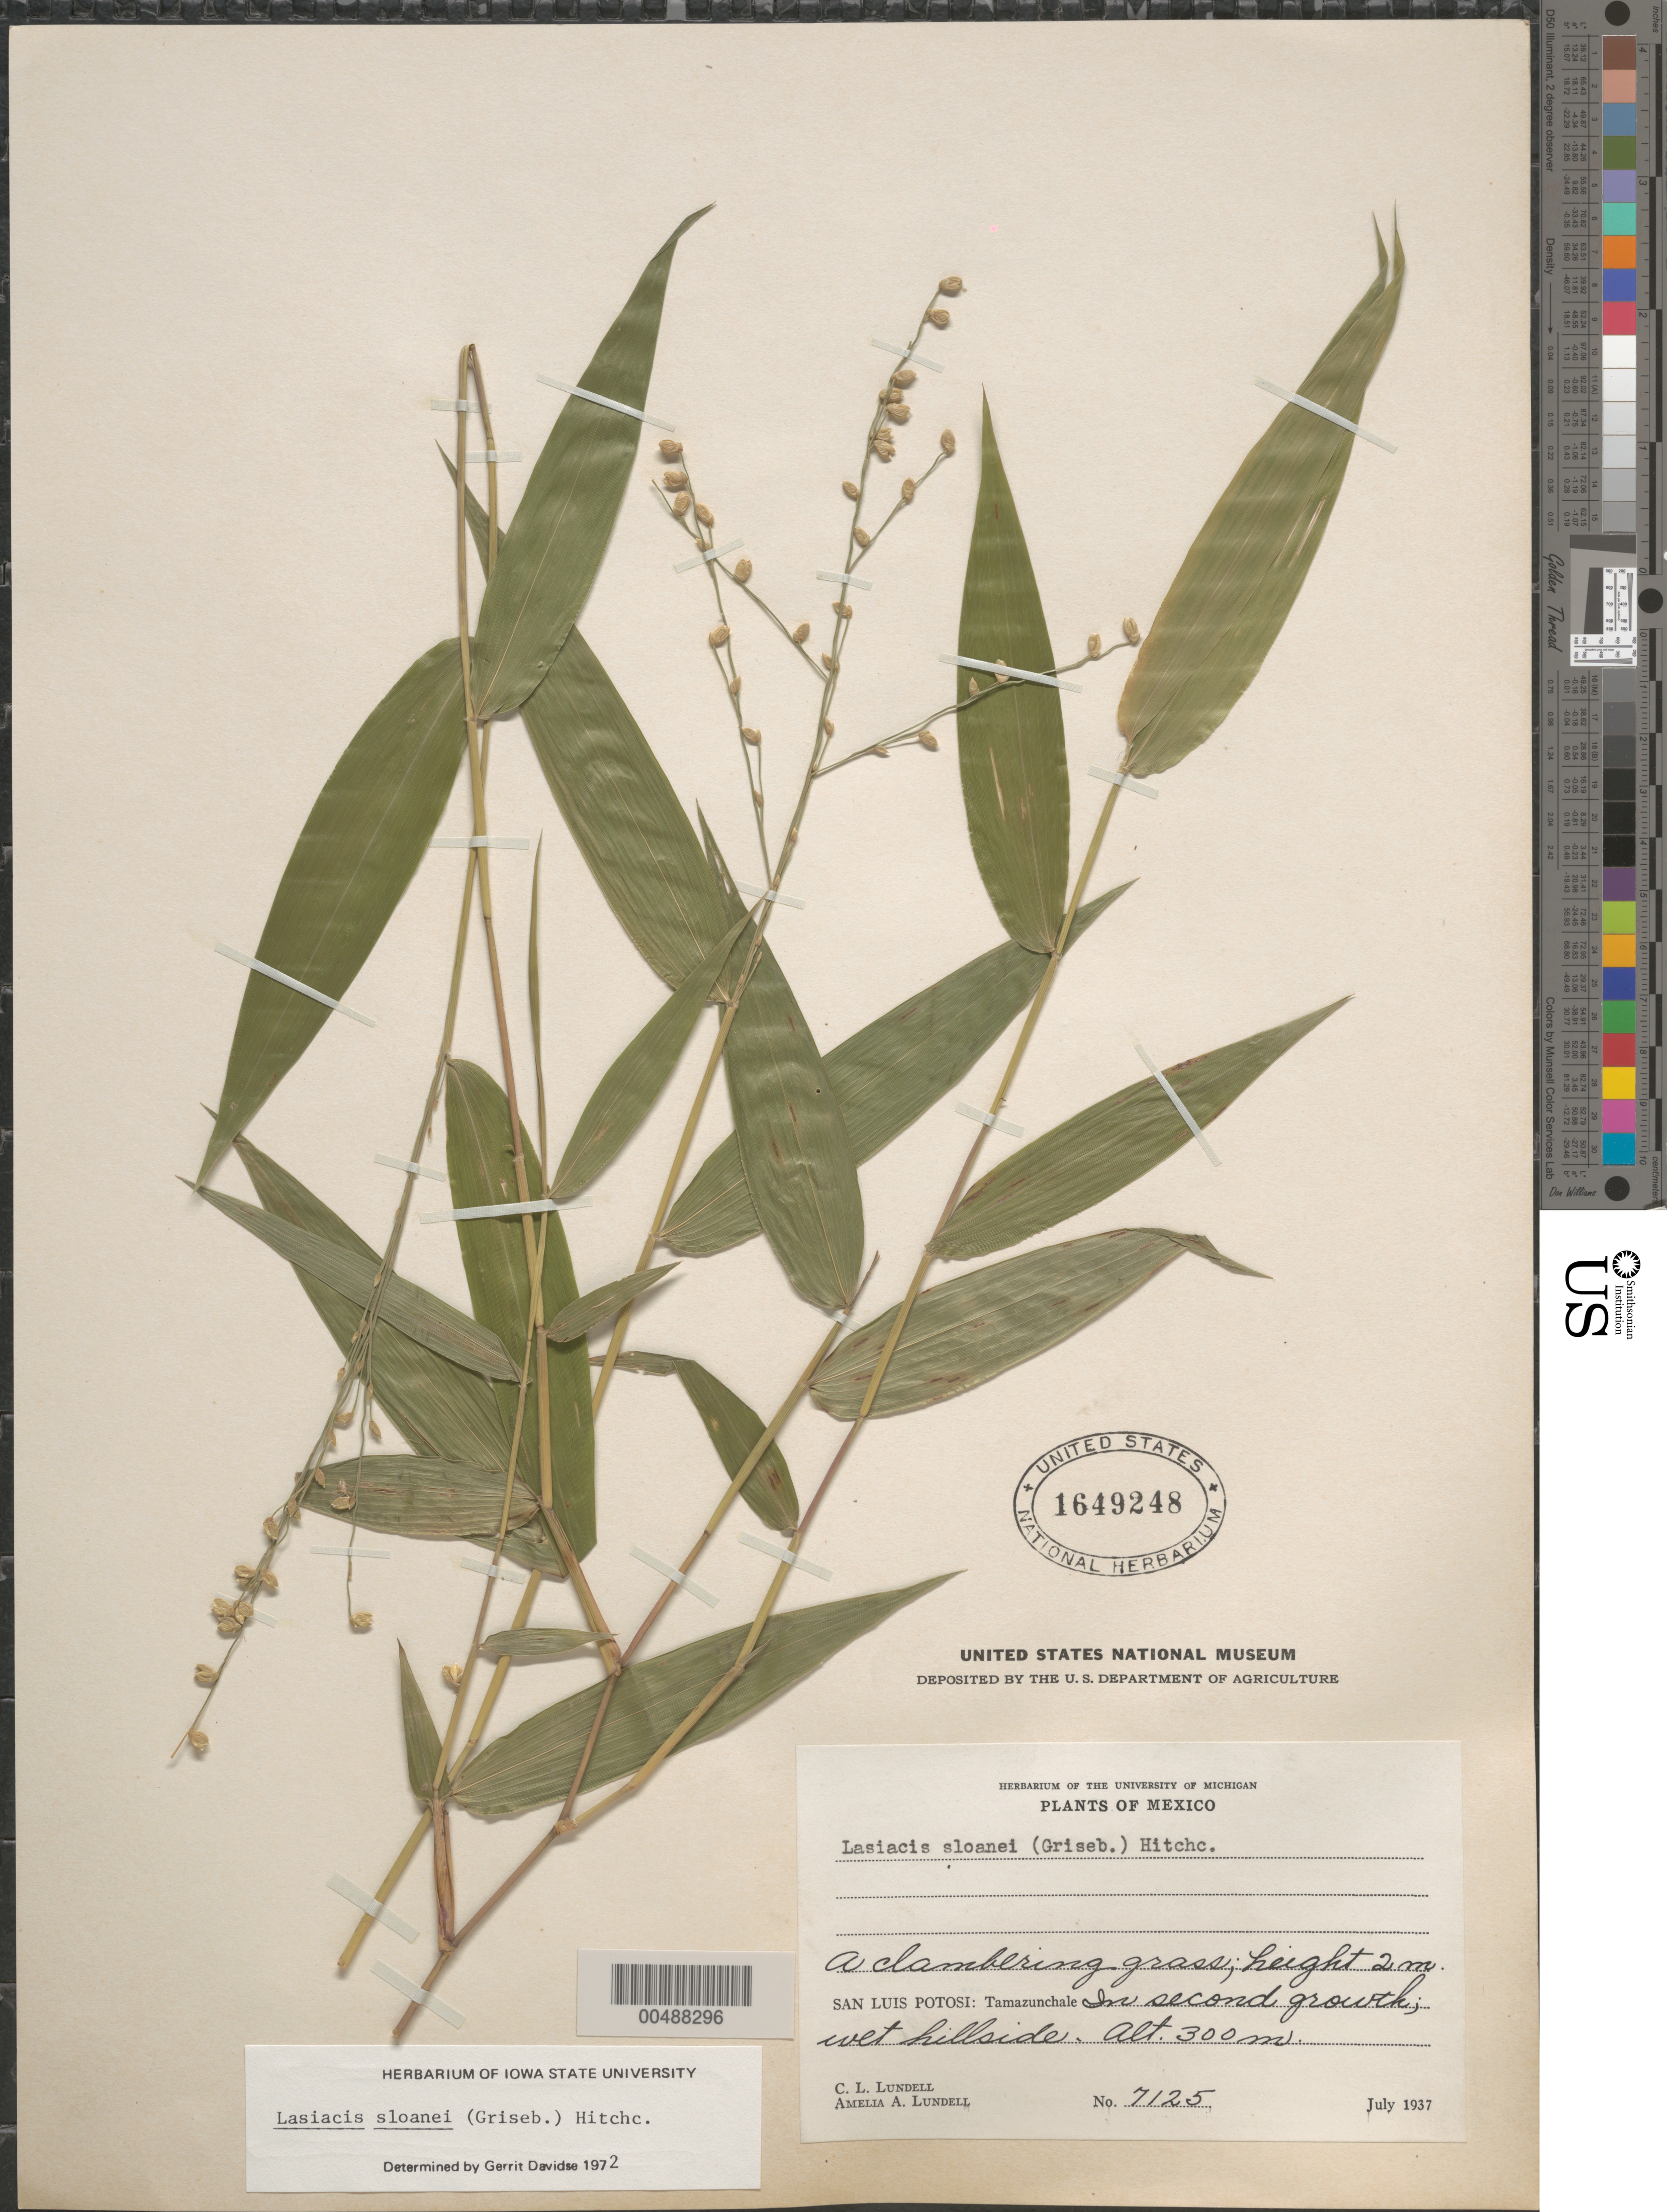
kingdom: Plantae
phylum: Tracheophyta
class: Liliopsida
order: Poales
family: Poaceae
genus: Lasiacis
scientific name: Lasiacis sloanei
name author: (Griseb.) Hitchc.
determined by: Davidse, Gerrit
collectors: C. L. Lundell & A. A. Lundell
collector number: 7125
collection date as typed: Jul 1937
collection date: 1937-07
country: Mexico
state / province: San Luis Potosi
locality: Tamazunchale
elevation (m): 300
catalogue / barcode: US 1649248